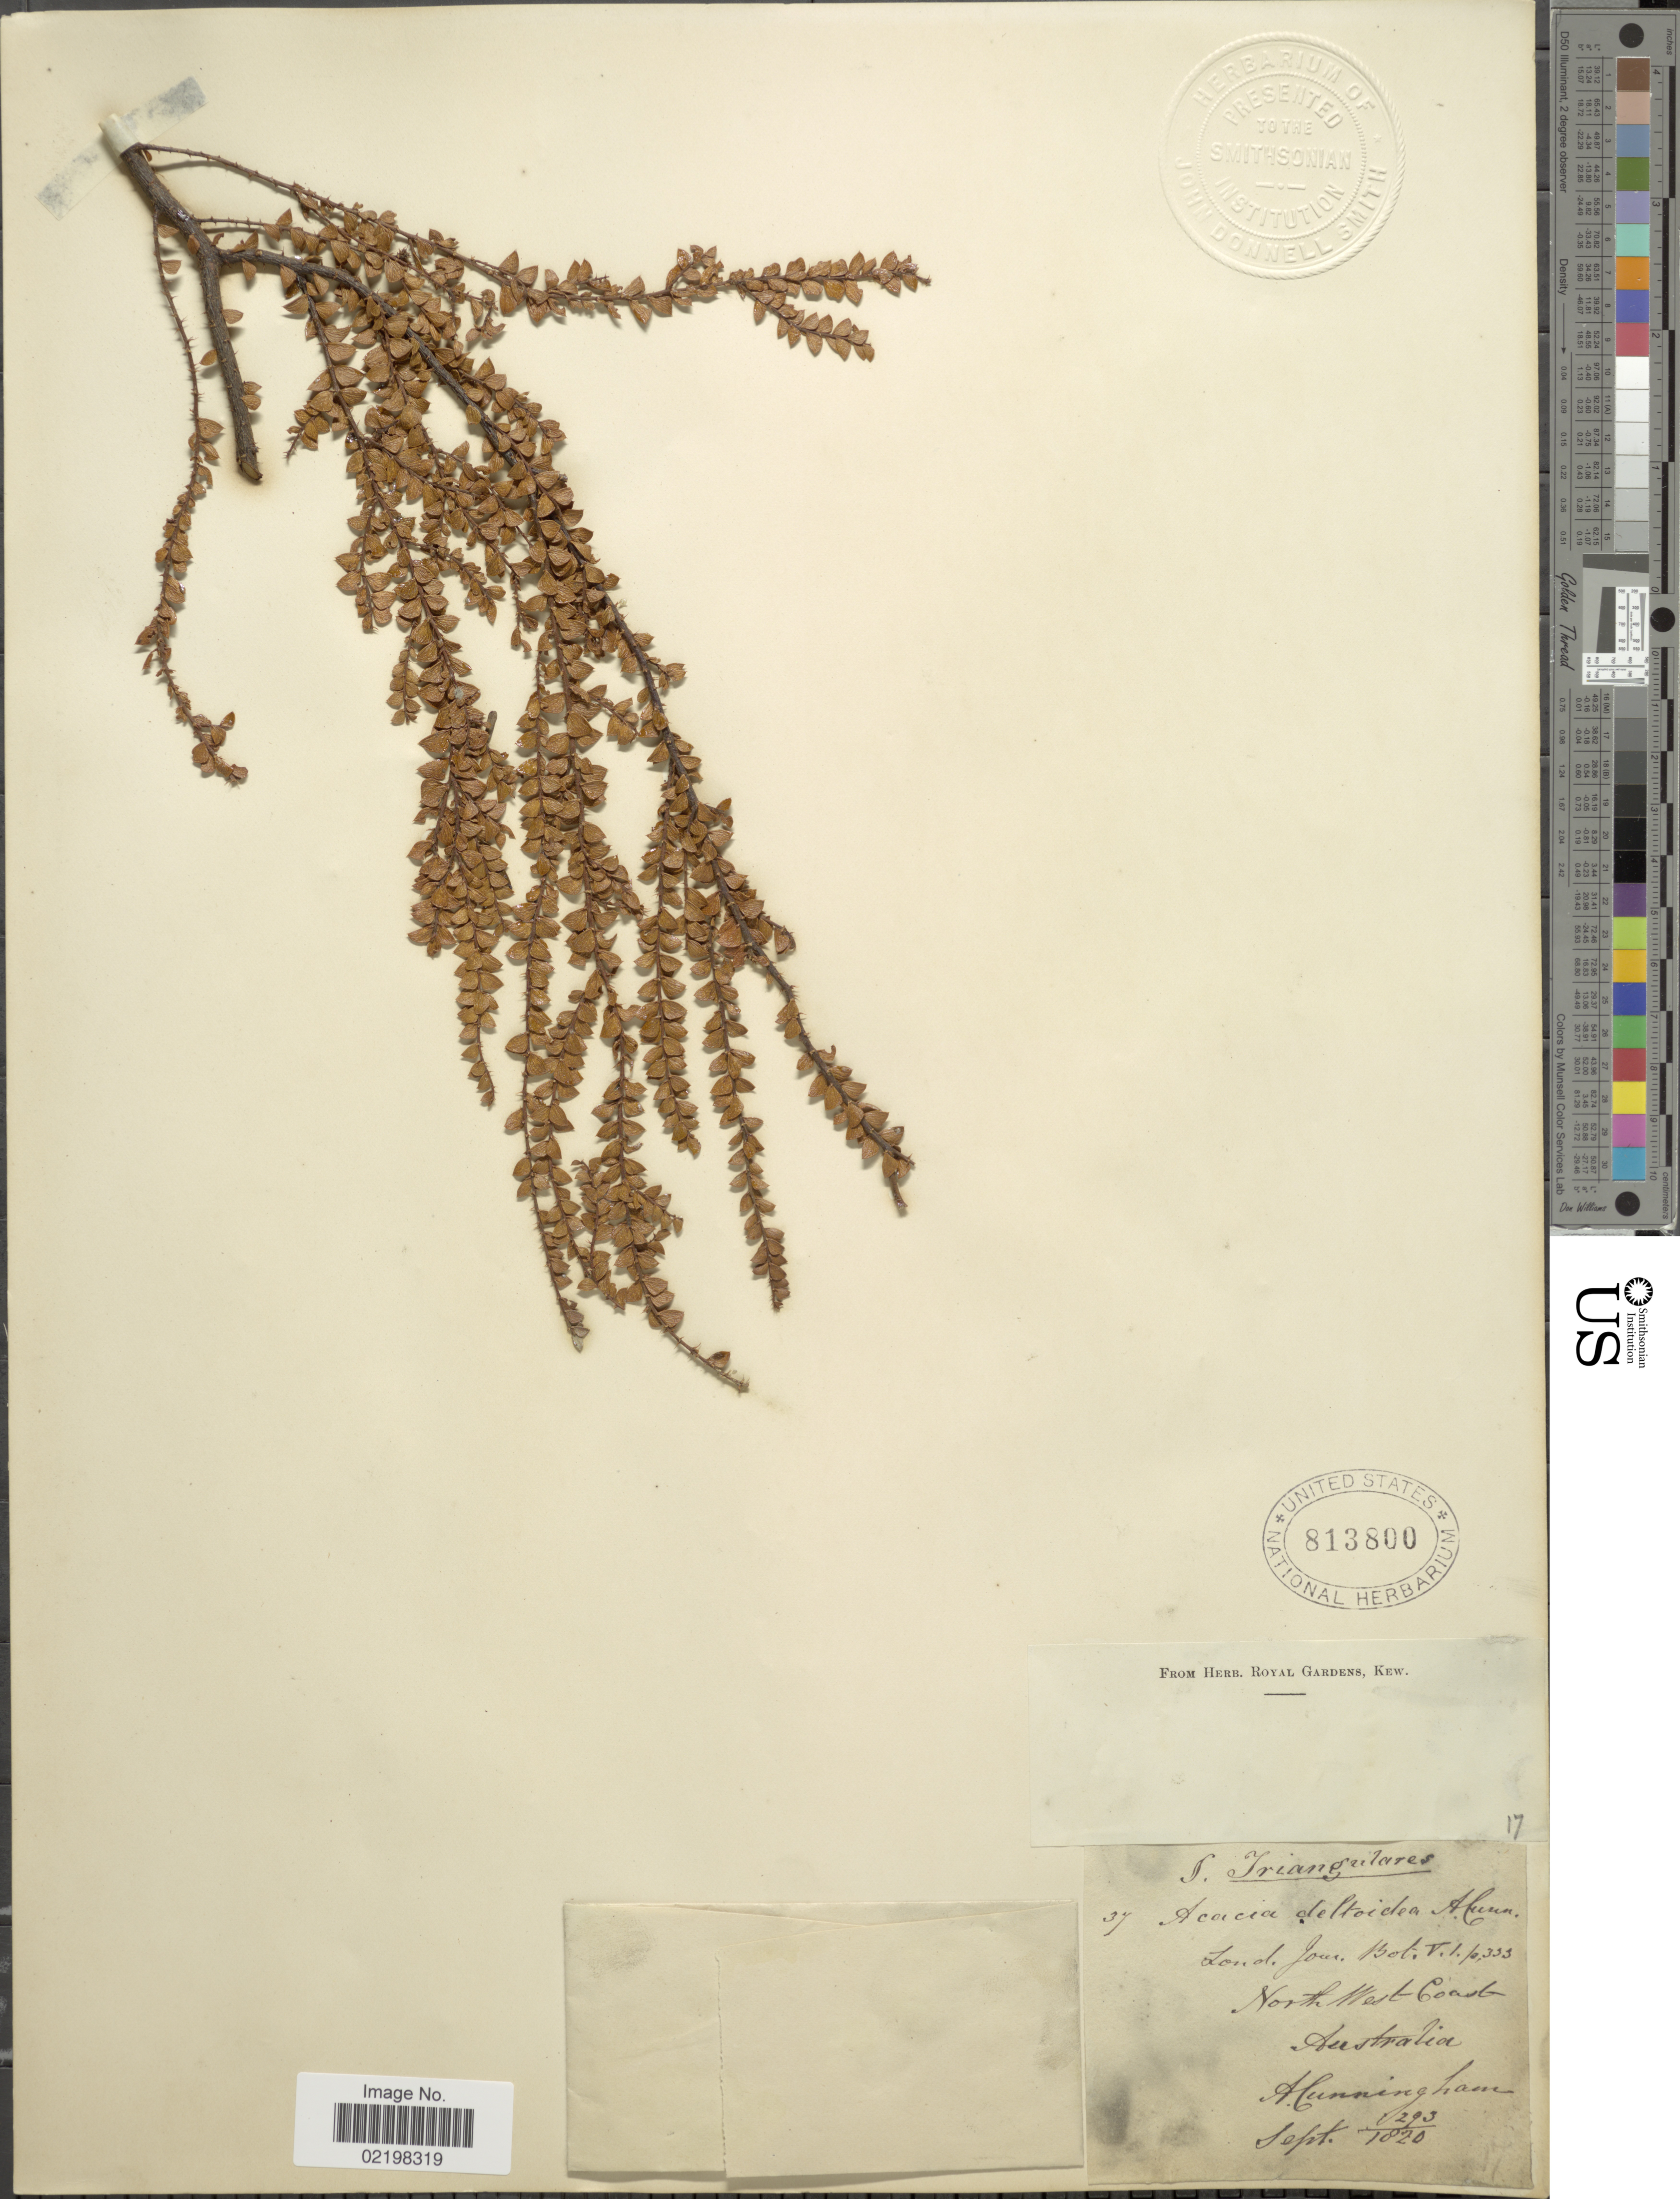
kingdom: Plantae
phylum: Tracheophyta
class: Magnoliopsida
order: Fabales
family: Fabaceae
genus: Acacia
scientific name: Acacia deltoidea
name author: G. Don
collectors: A. Cunningham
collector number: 37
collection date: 1820-09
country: Australia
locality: NorthWest Coast Australia.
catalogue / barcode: US 813800